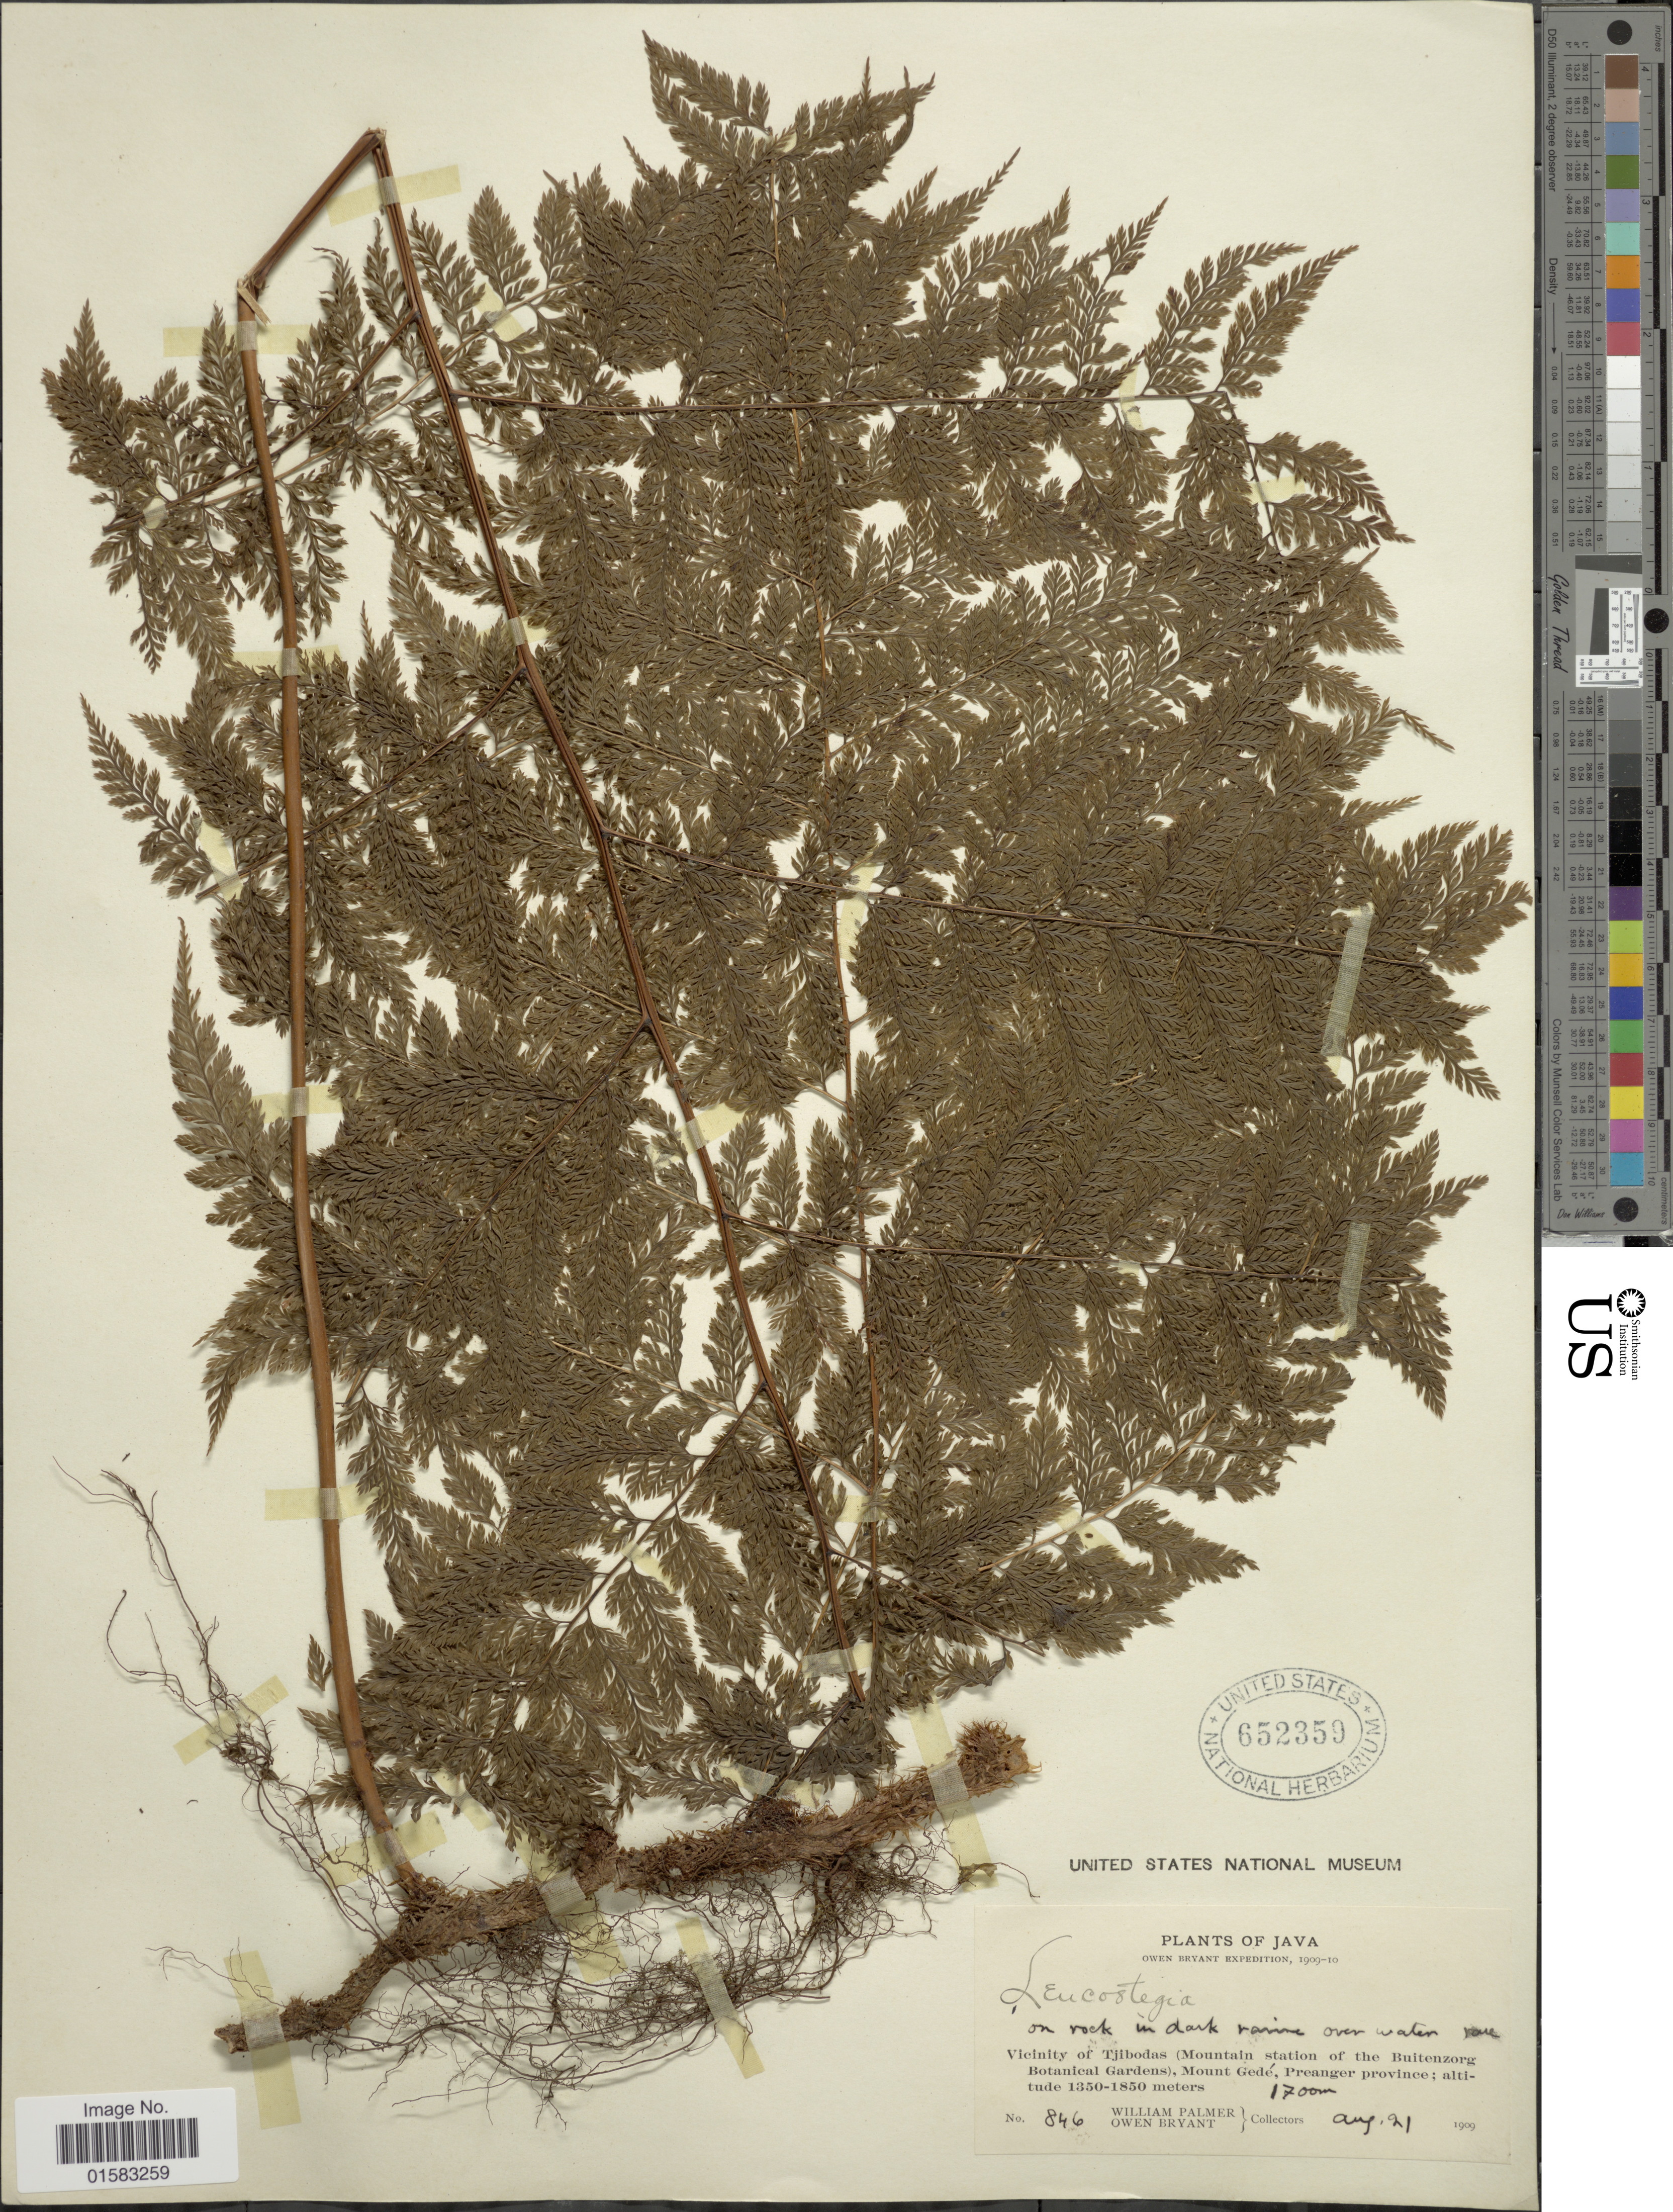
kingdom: Plantae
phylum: Tracheophyta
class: Polypodiopsida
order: Polypodiales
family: Davalliaceae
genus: Davallia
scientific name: Davallia hymenophylloides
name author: (Bedd.) Kuhn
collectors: W. Palmer & O. Bryant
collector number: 846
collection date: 1909-08-21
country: Indonesia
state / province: Java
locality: Vicinity of Tjibodas (Mountain station of the Buitenzorg Botanical Gardens), Mount Gedé, Preanger province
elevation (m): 1700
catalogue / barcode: US 652359